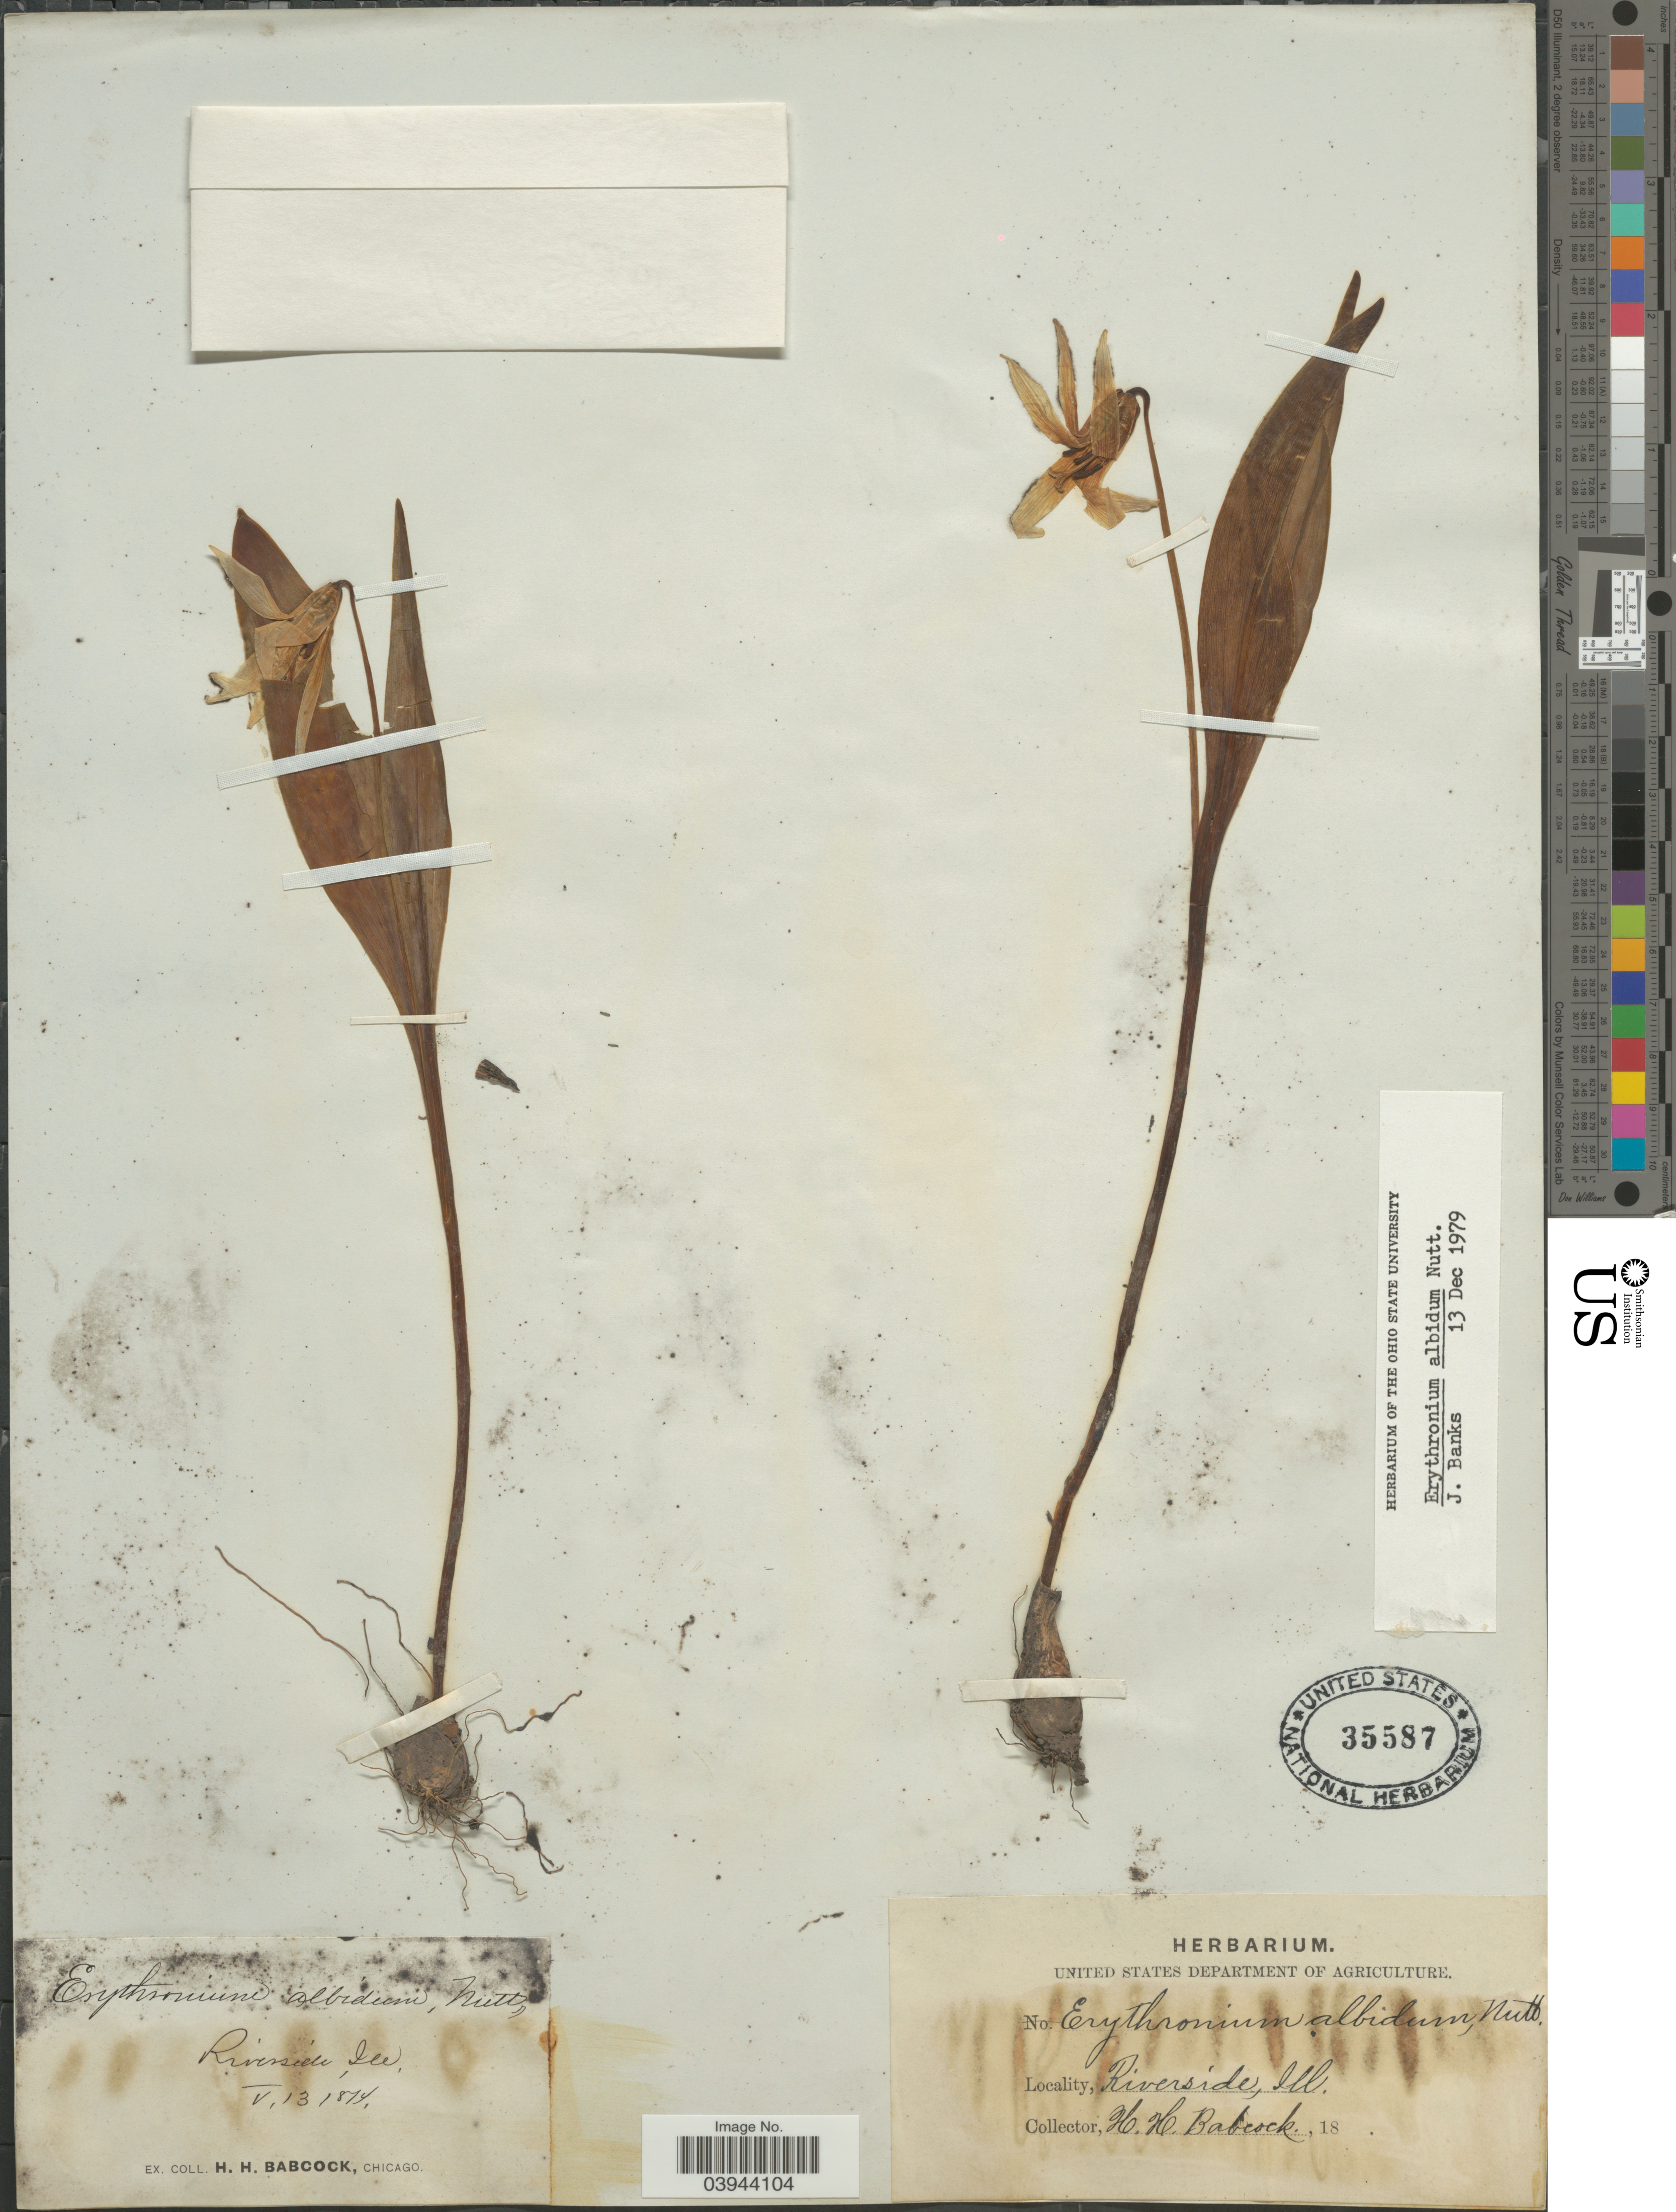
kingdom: Plantae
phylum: Tracheophyta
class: Liliopsida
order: Liliales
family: Liliaceae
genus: Erythronium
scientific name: Erythronium albidum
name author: Nutt.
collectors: H. Babcock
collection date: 1874-05-13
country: United States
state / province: Illinois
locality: Riverside.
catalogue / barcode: US 35587